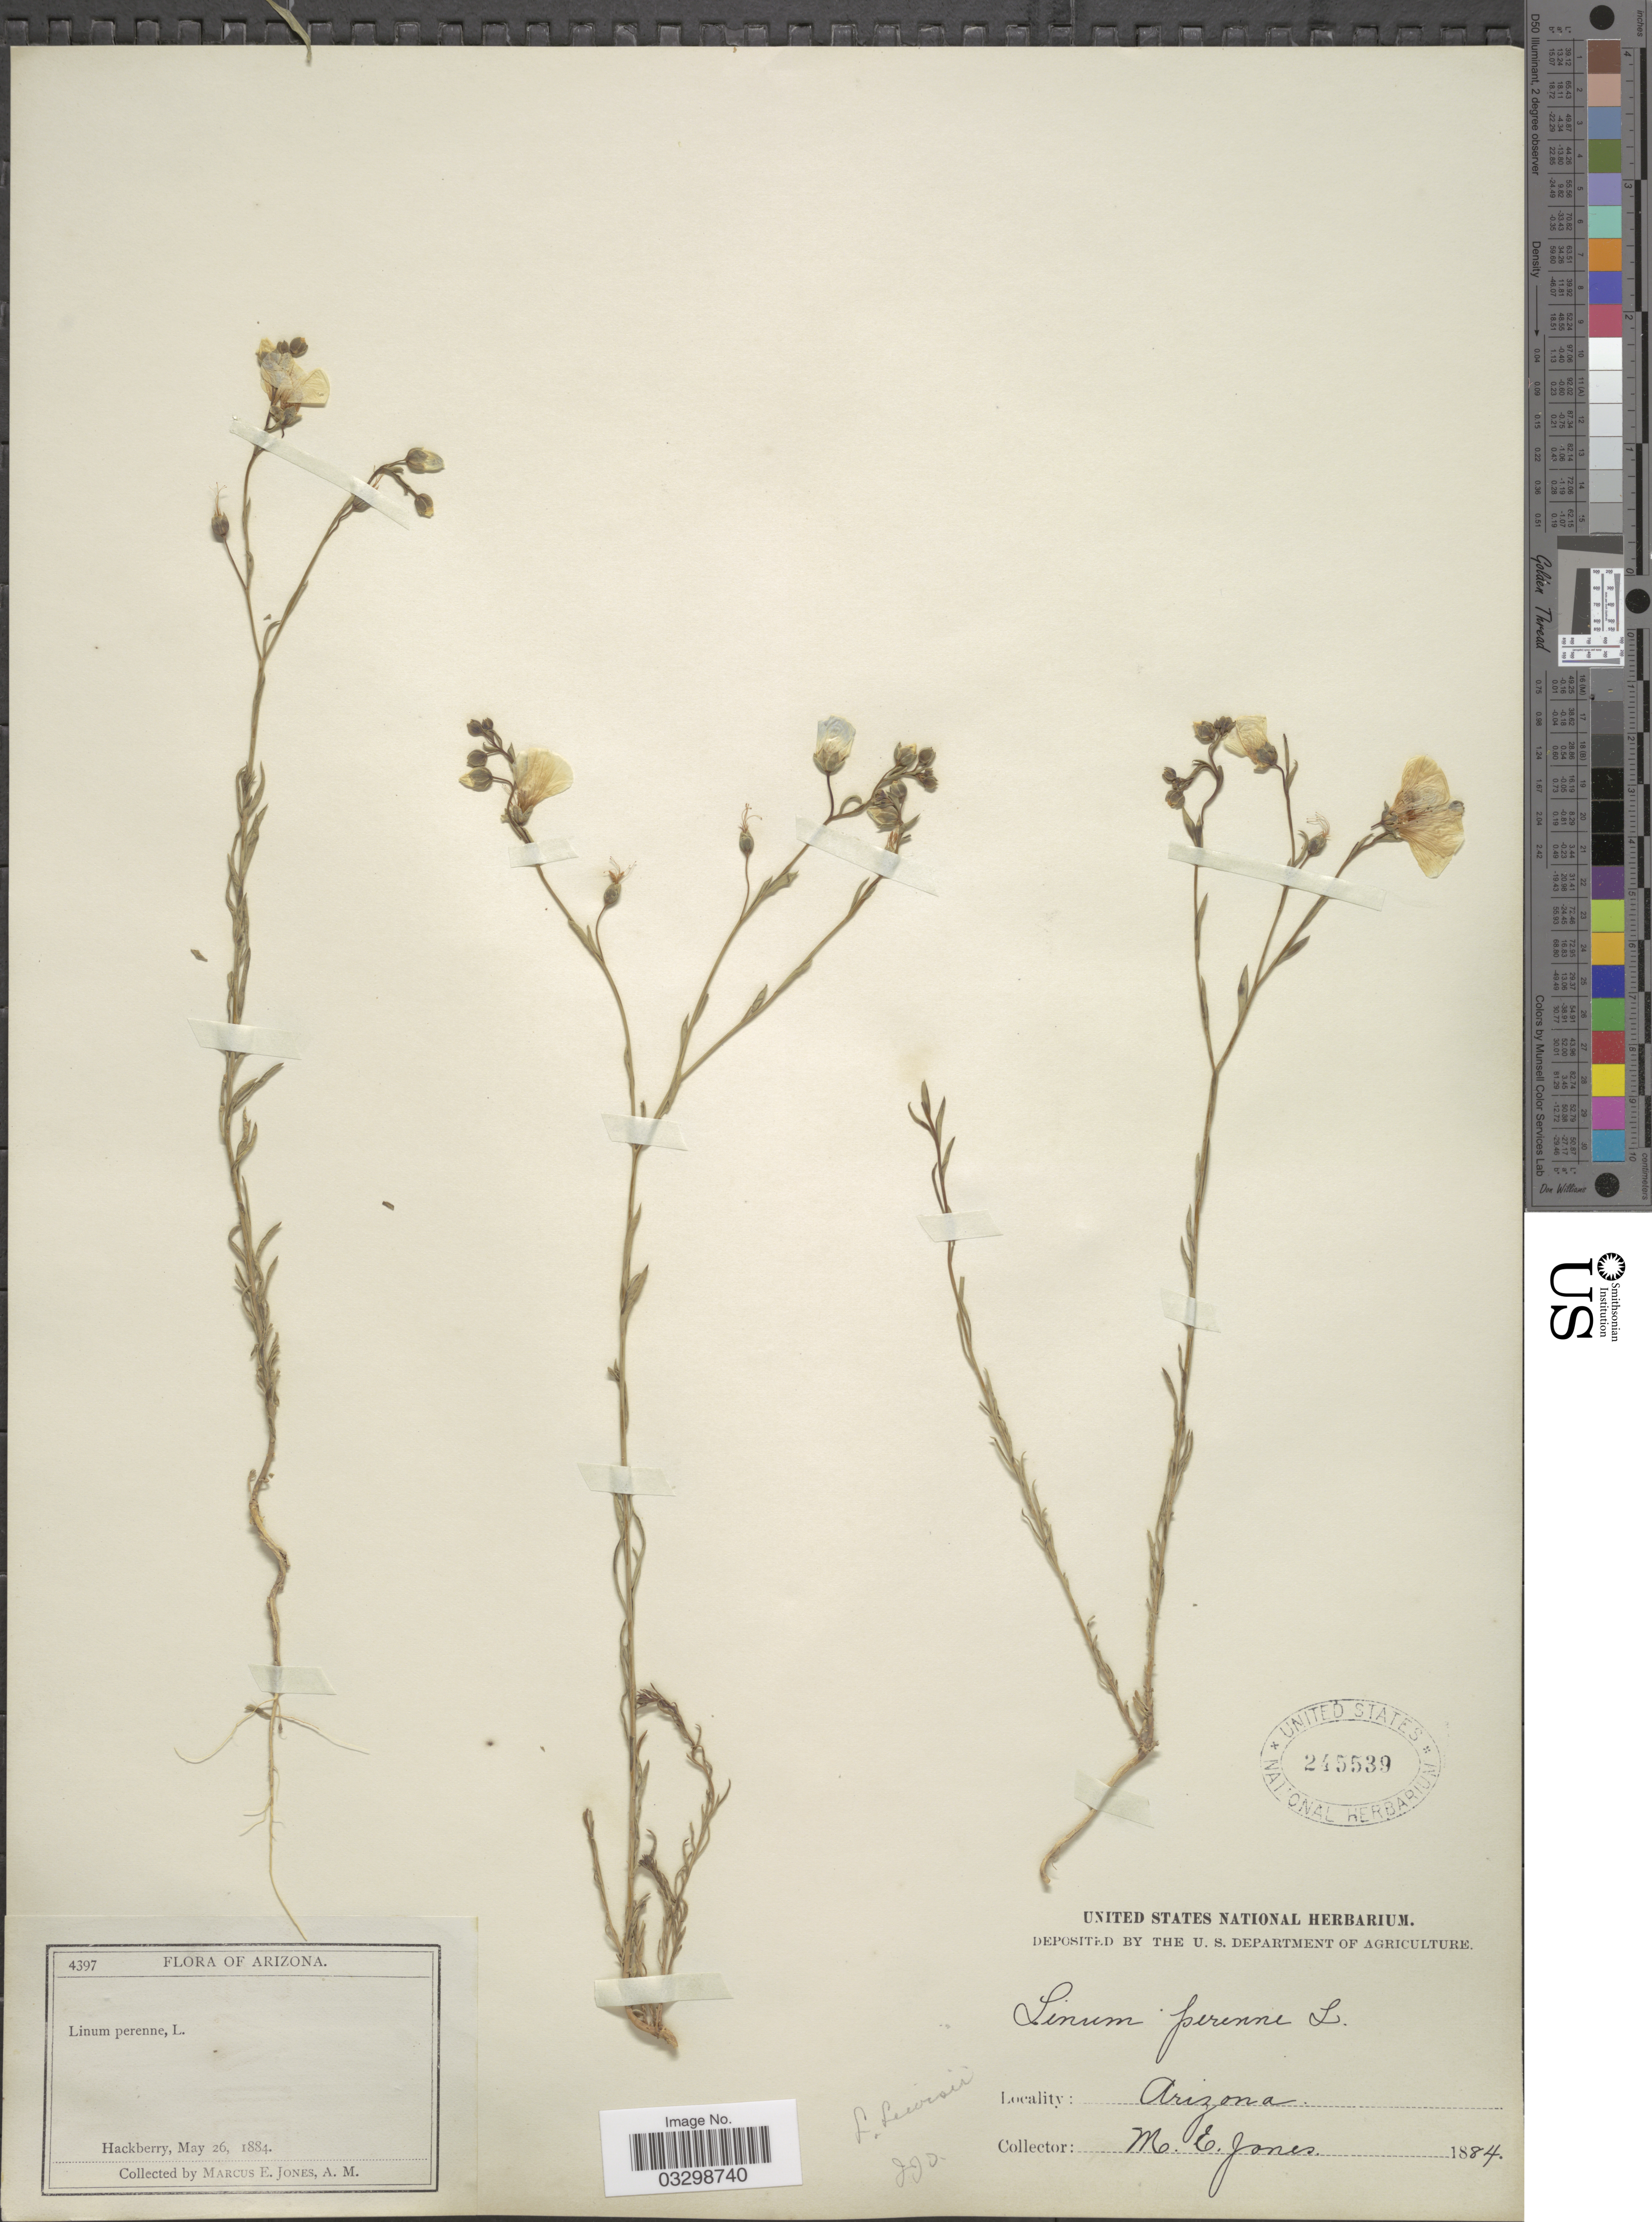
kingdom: Plantae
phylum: Tracheophyta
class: Magnoliopsida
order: Malpighiales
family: Linaceae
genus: Linum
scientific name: Linum lewisii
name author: Pursh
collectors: M. E. Jones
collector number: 4397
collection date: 1884-05-26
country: United States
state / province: Arizona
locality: Hackberry.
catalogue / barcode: US 245539